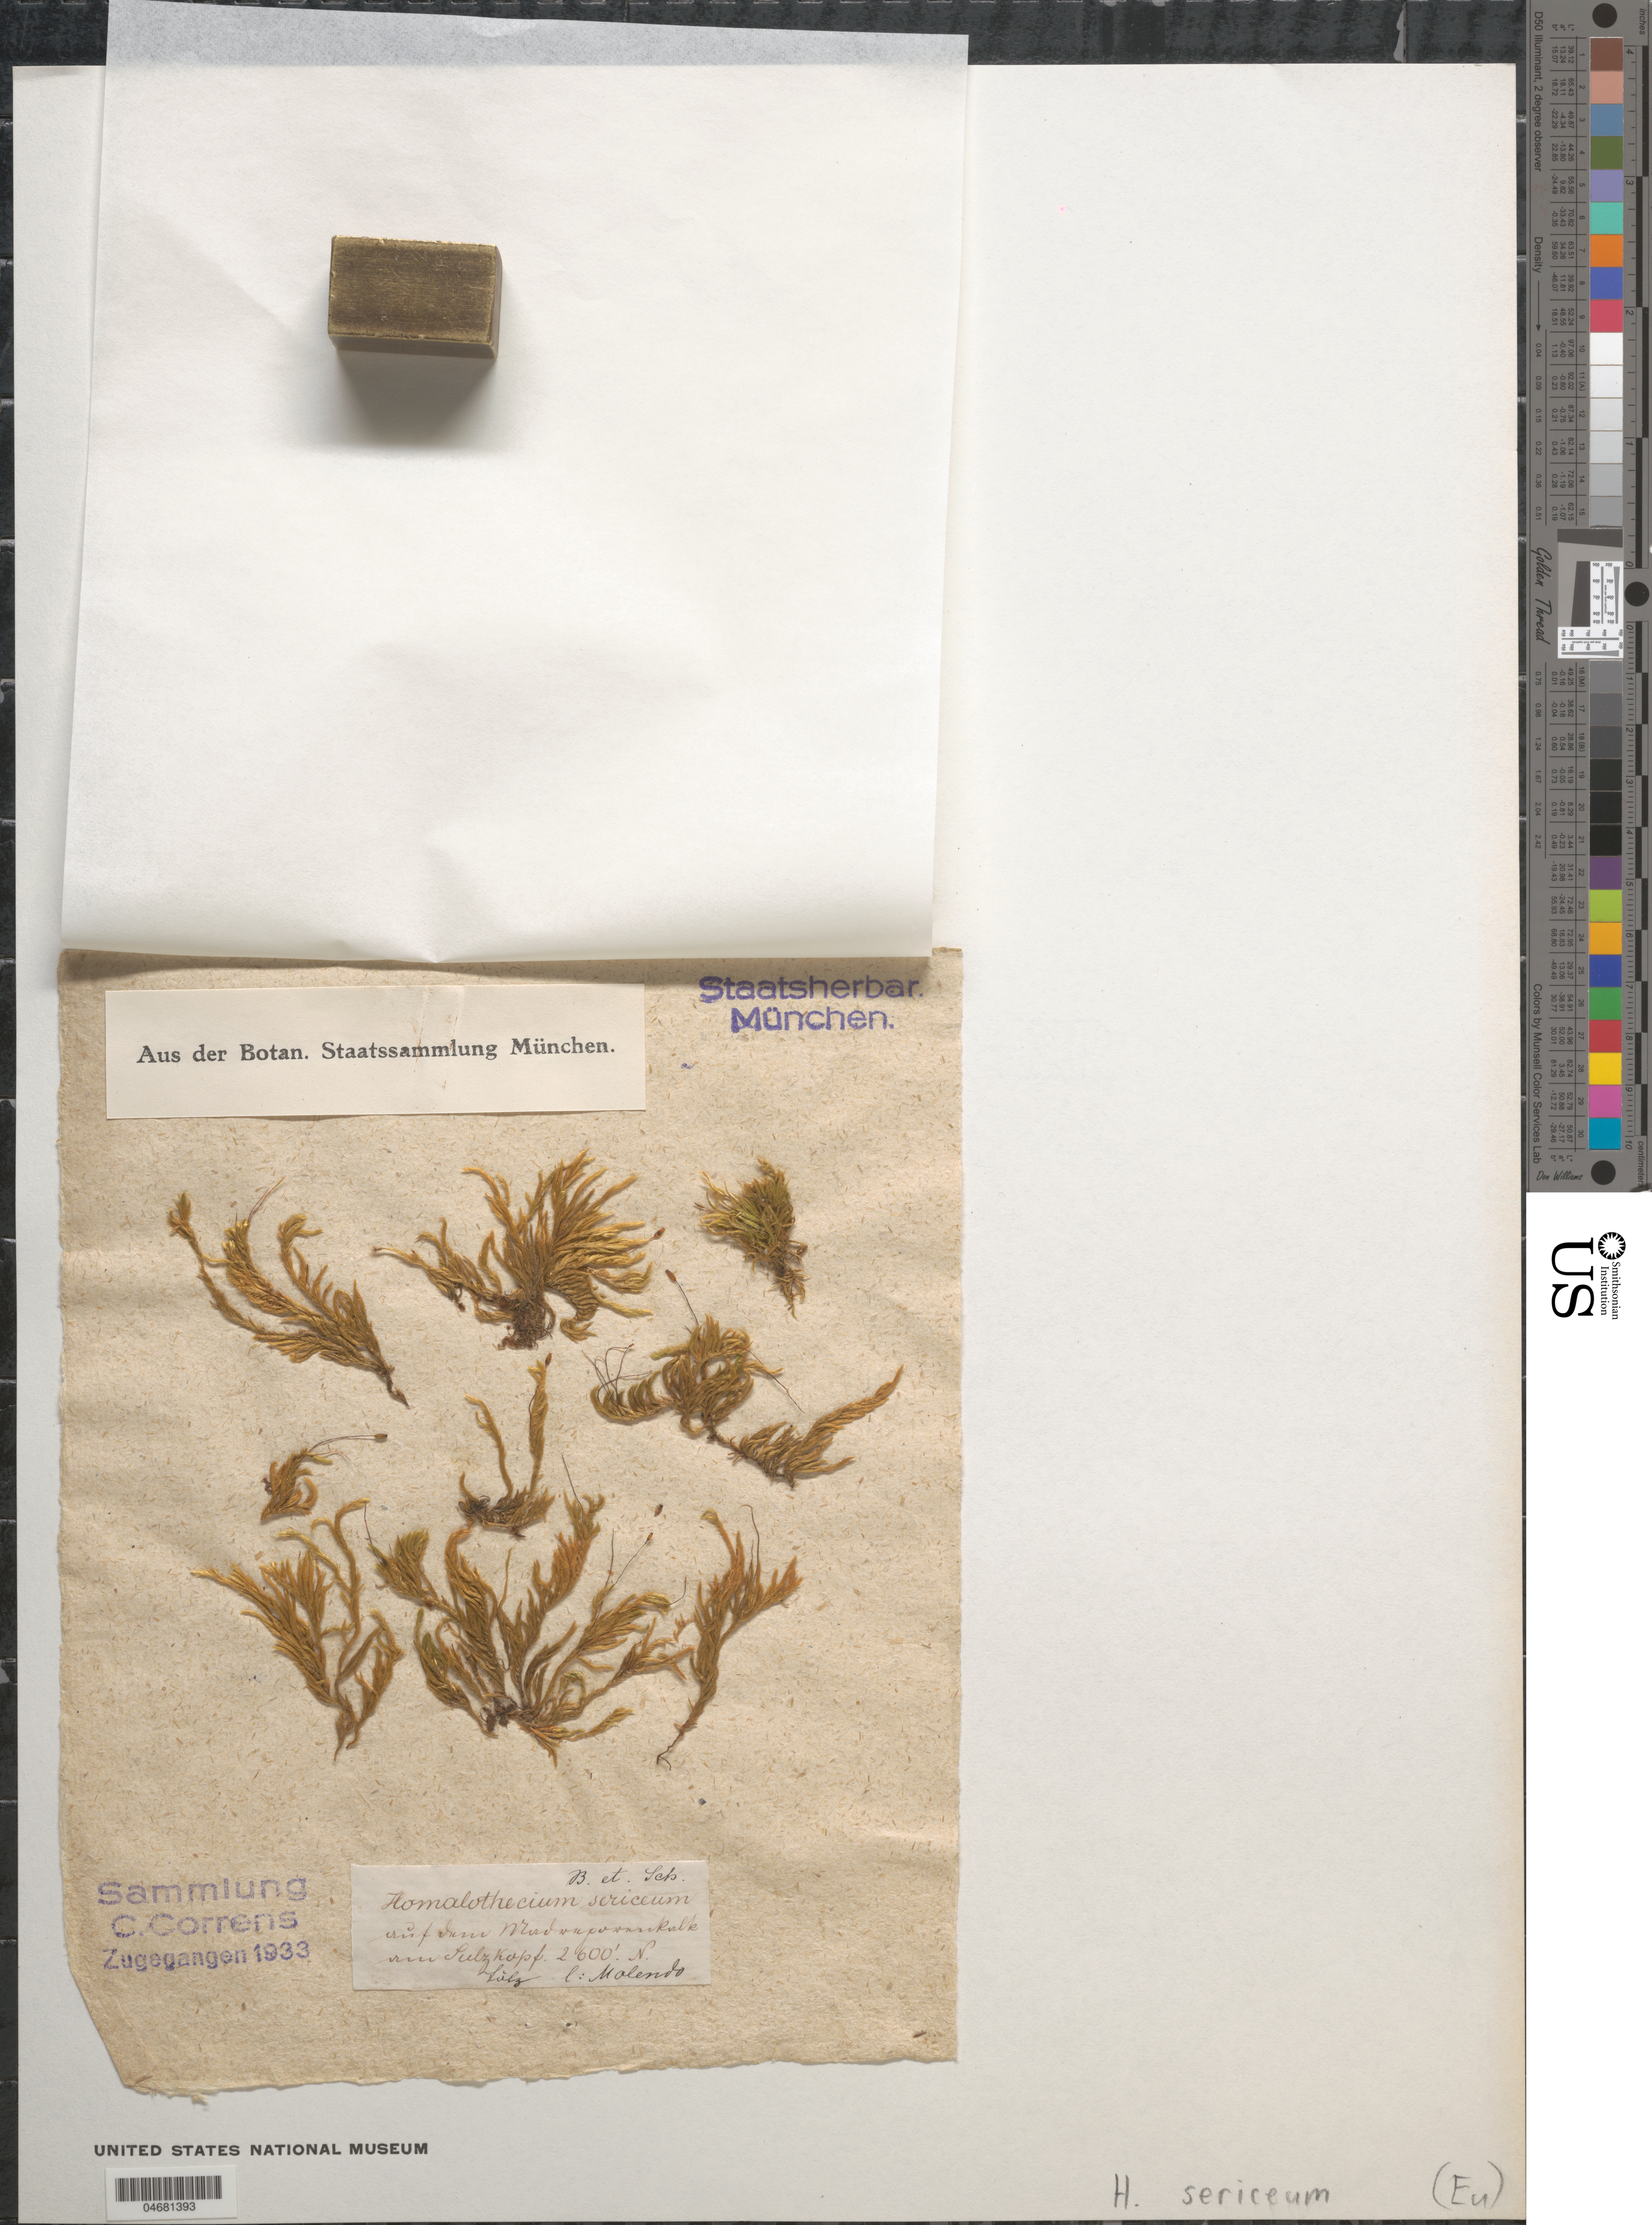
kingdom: Plantae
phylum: Bryophyta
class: Bryopsida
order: Hypnales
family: Brachytheciaceae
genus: Homalothecium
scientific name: Homalothecium sericeum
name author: (Hedw.) Schimp.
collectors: Molendo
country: Germany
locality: am Sulzkopf.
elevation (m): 792